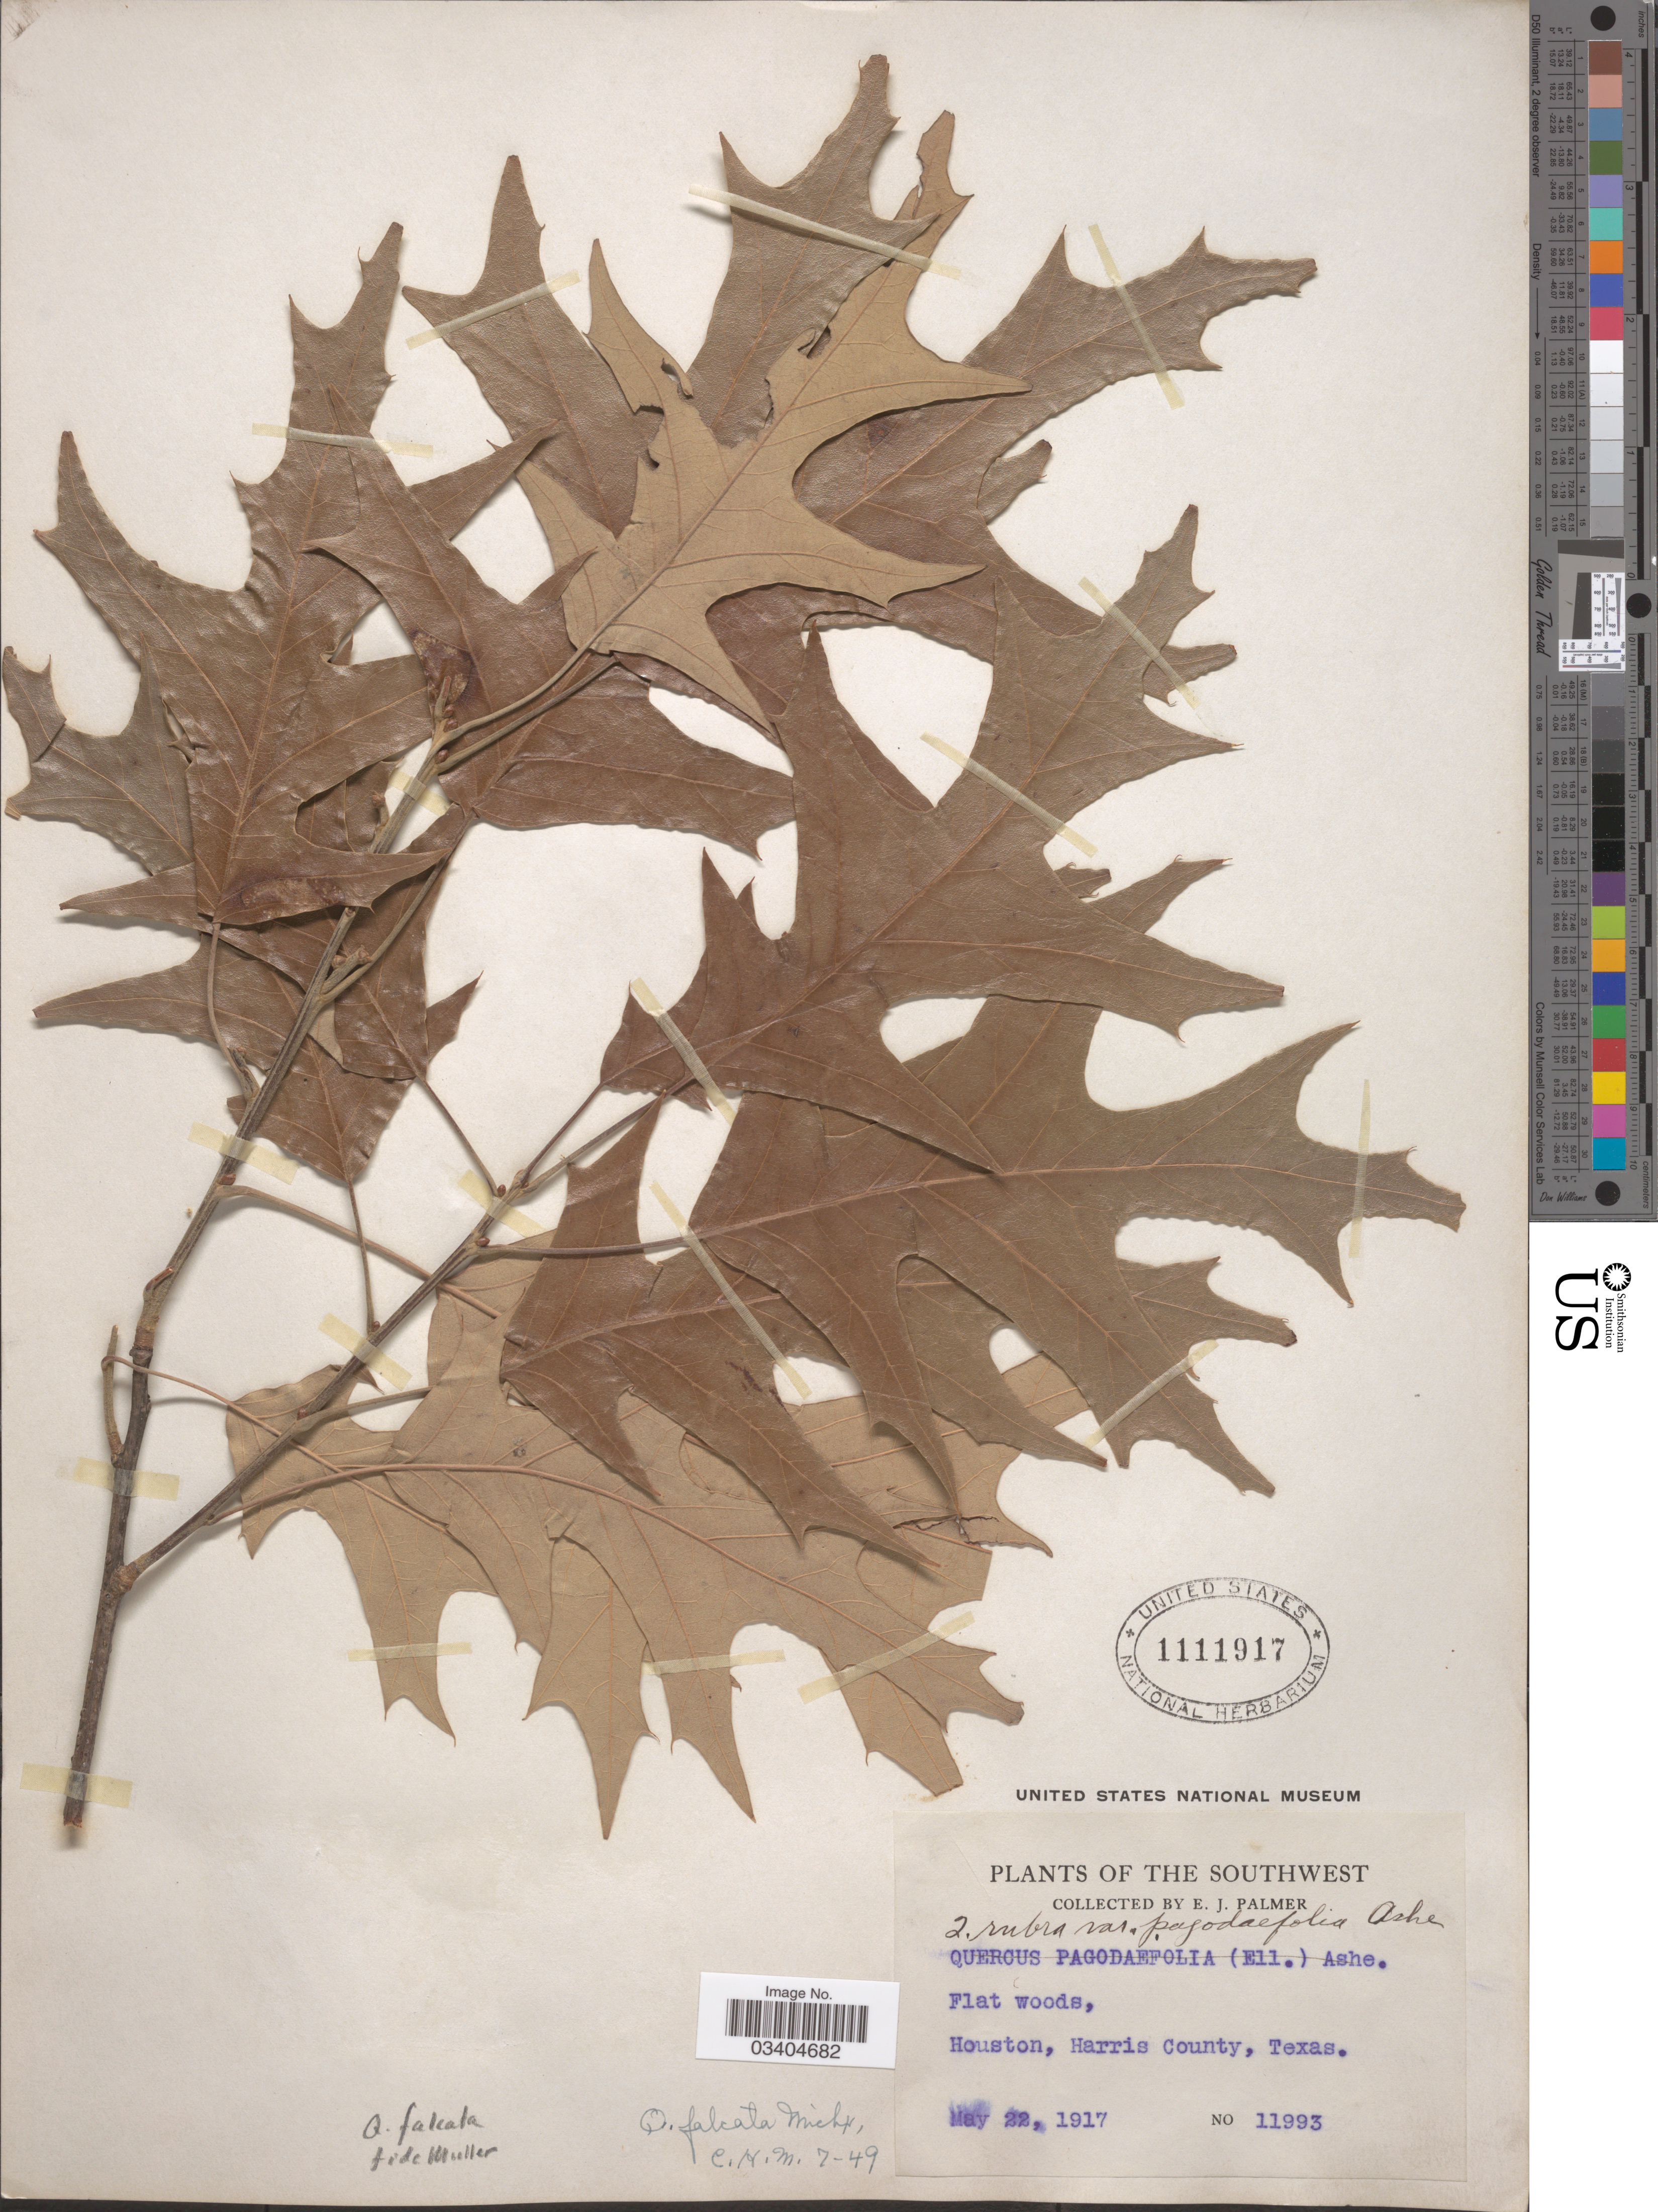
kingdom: Plantae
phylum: Tracheophyta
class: Magnoliopsida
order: Fagales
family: Fagaceae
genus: Quercus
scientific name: Quercus falcata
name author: Michx.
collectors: E. J. Palmer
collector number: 11993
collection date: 1917-05-22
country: United States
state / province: Texas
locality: The Southwest. Houston, Harris County.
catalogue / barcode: US 1111917